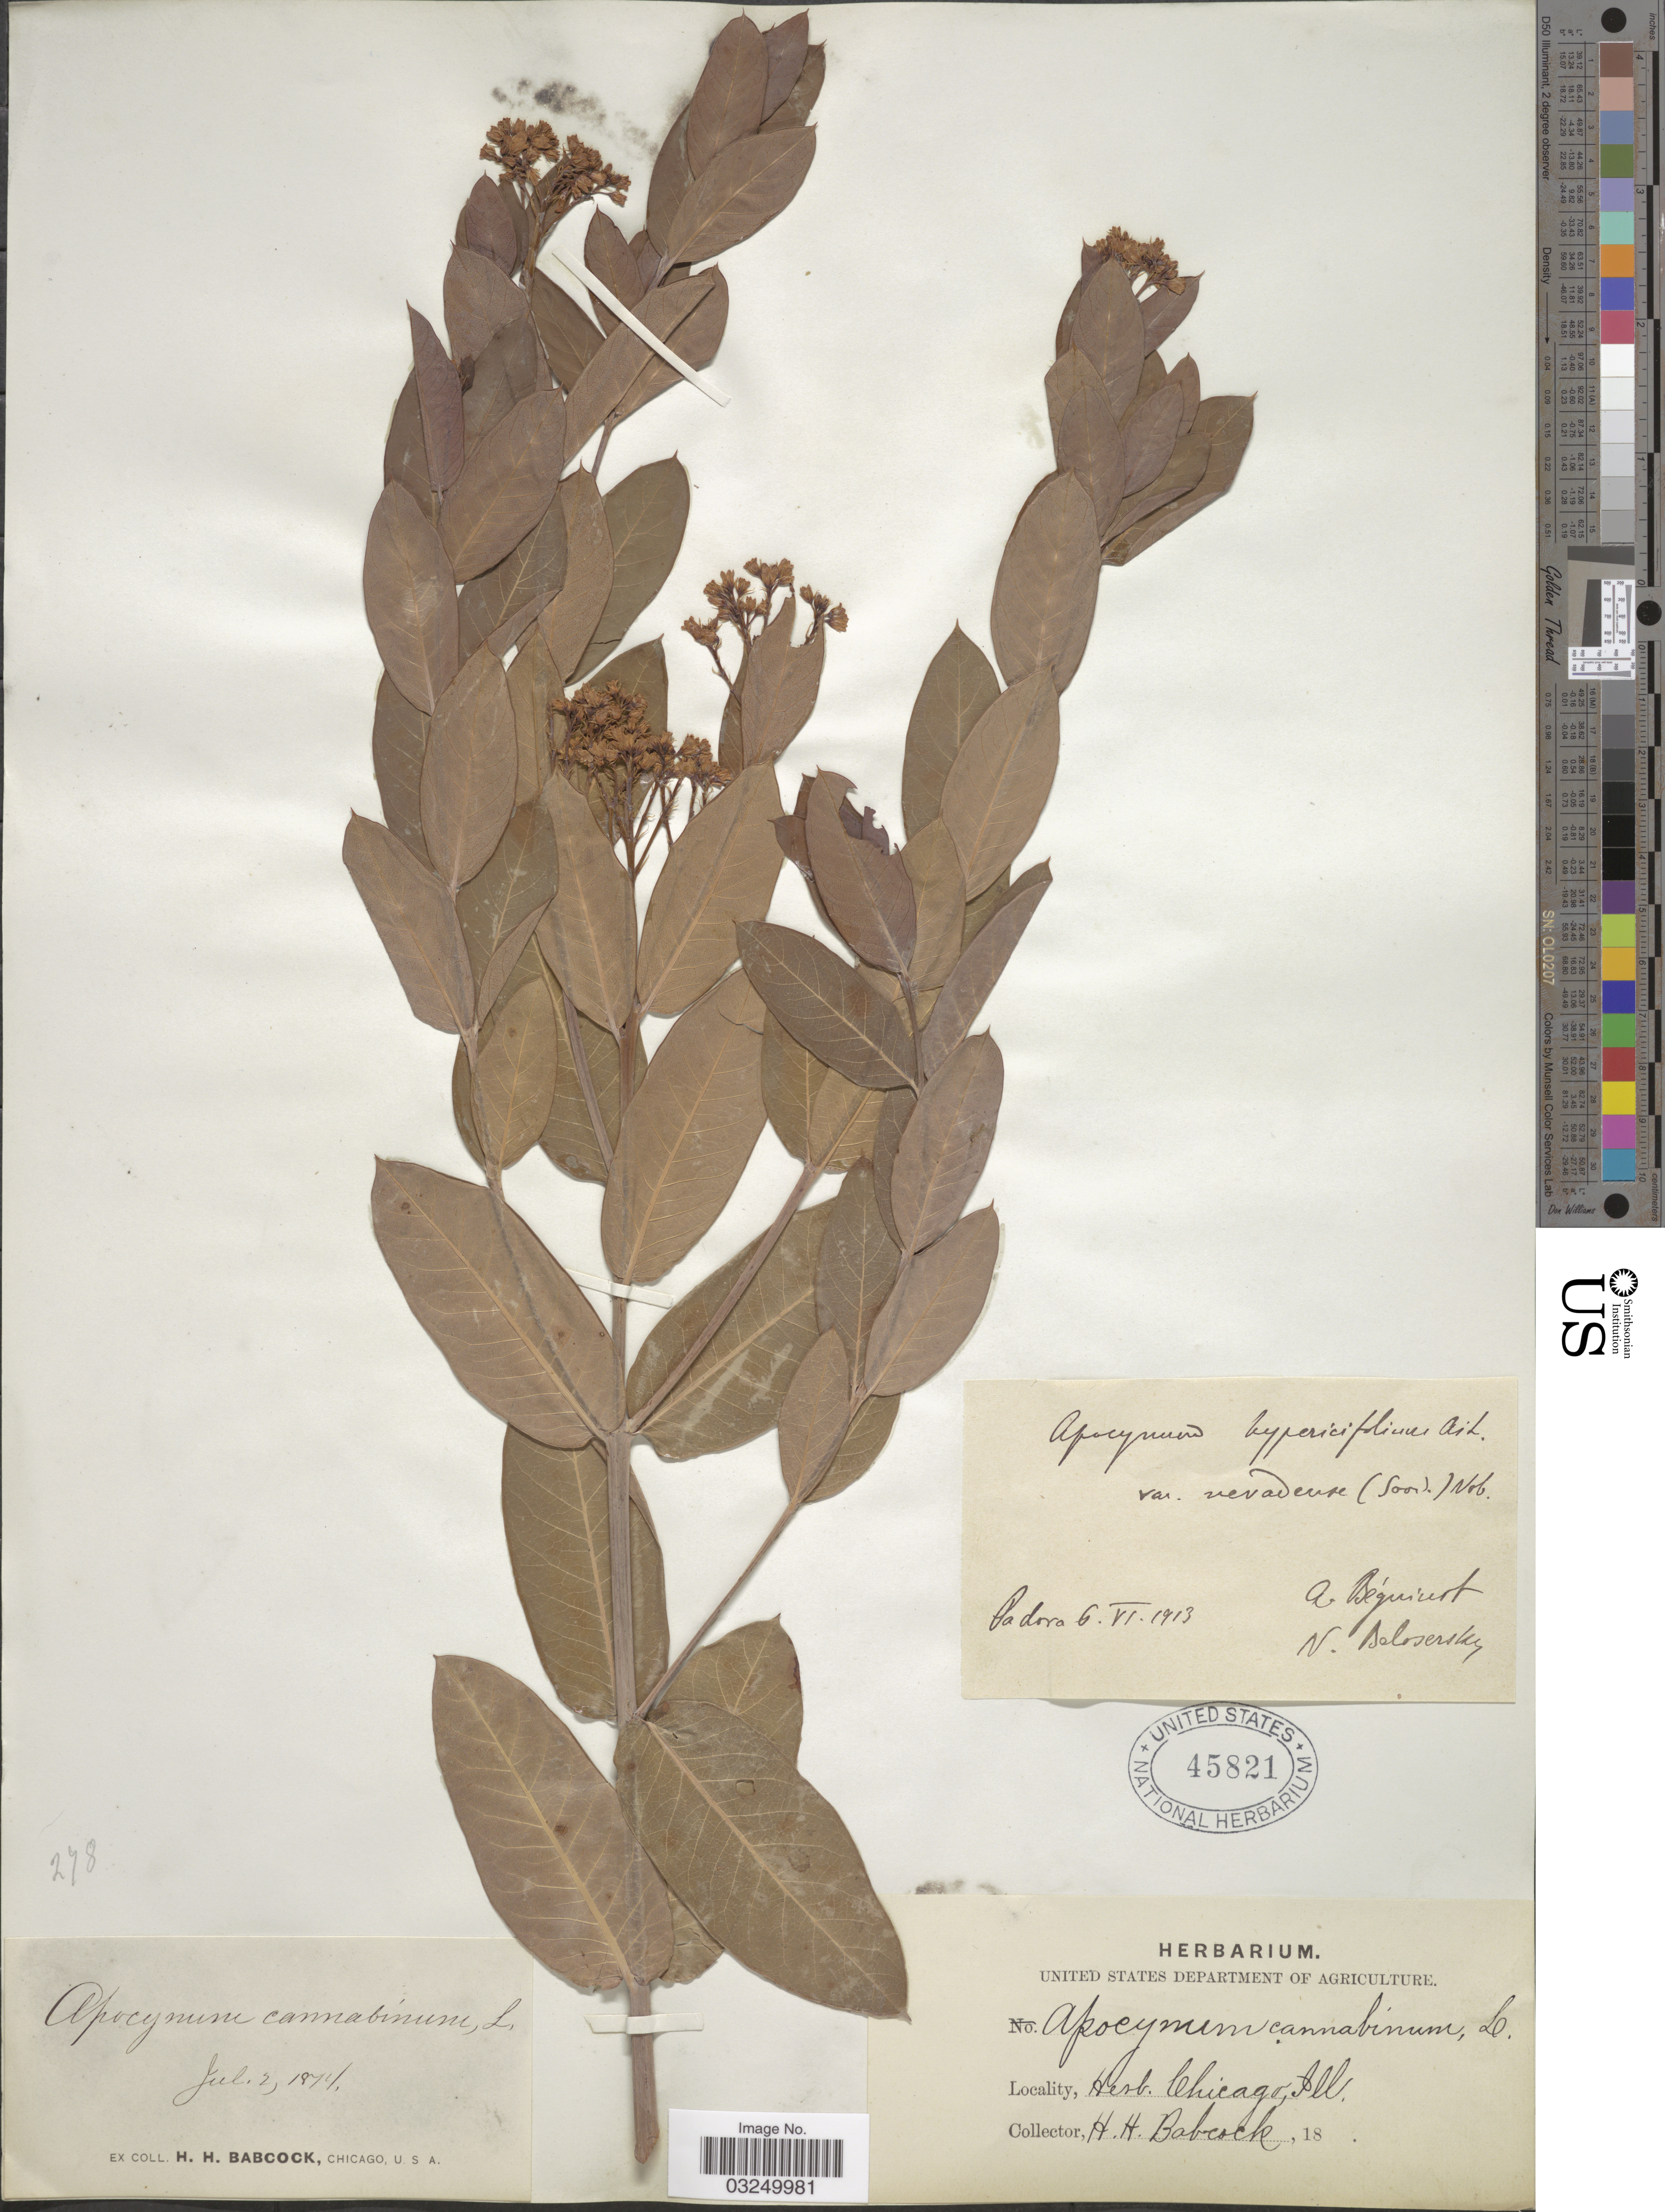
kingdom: Plantae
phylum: Tracheophyta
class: Magnoliopsida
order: Gentianales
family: Apocynaceae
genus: Apocynum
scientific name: Apocynum nevadense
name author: Goodd.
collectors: H. Babcock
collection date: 1874-07-02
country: United States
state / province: Illinois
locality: Herb. Chicago.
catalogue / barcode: US 45821